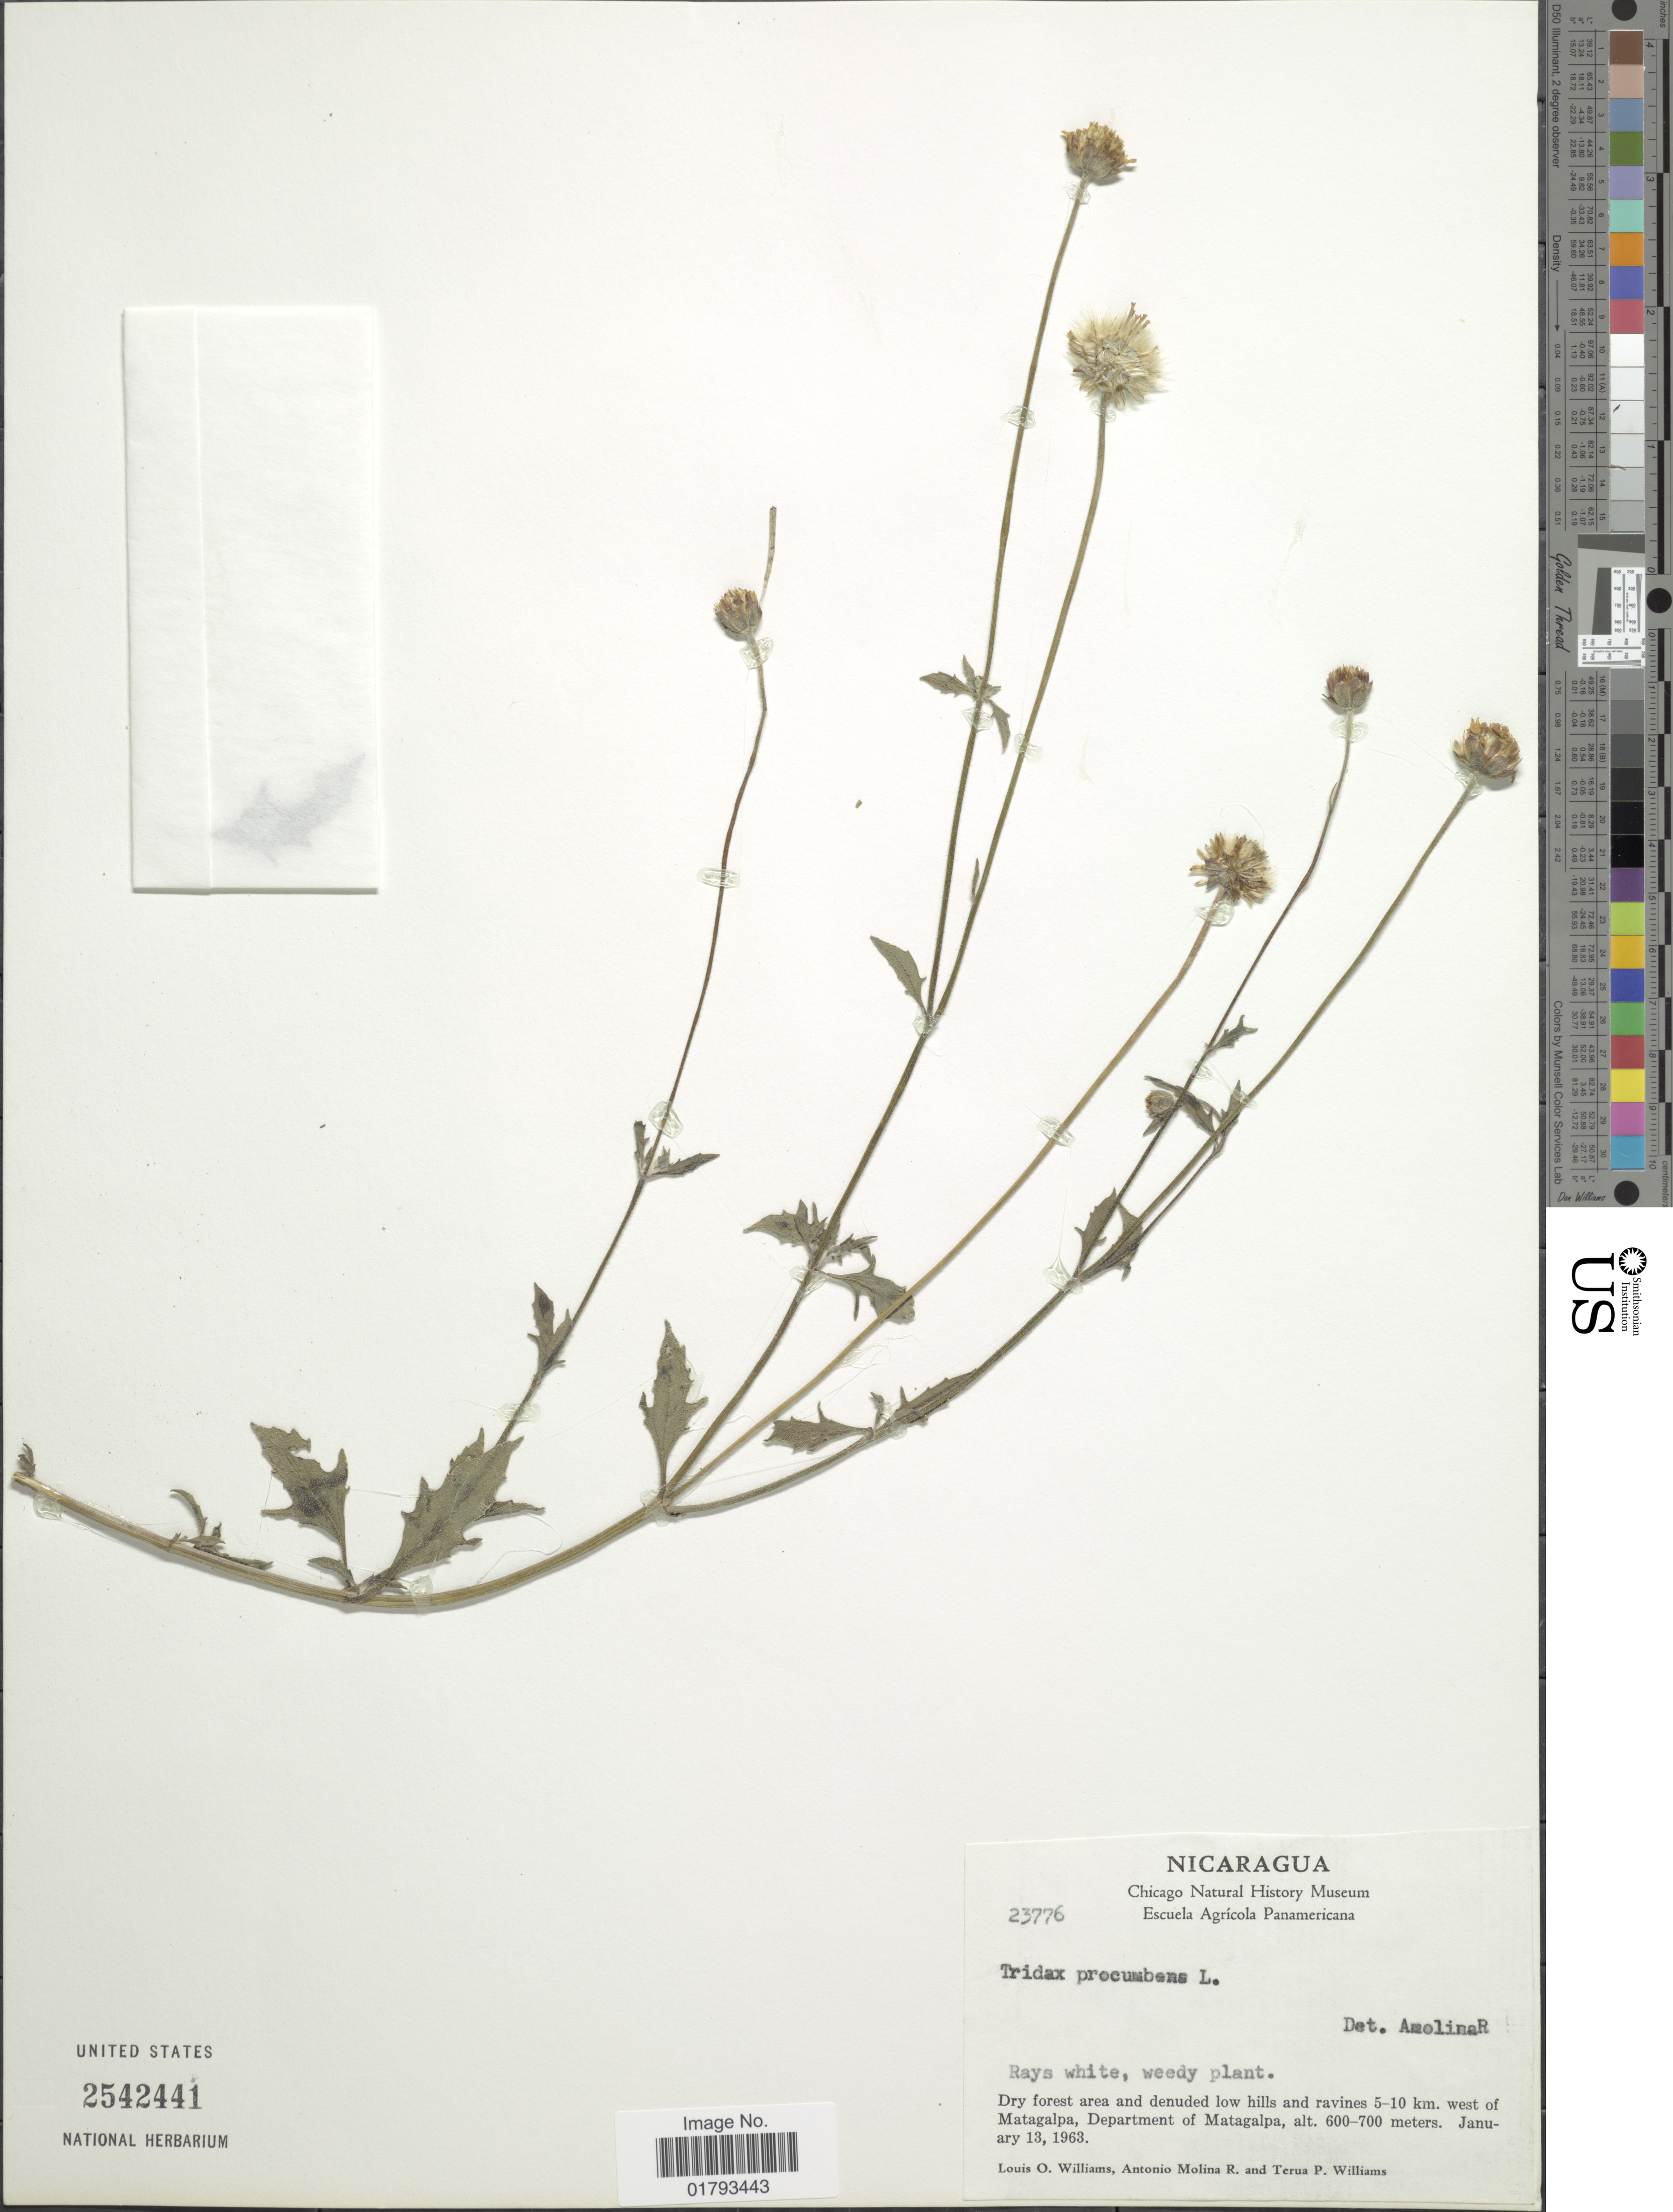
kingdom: Plantae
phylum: Tracheophyta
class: Magnoliopsida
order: Asterales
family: Asteraceae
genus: Tridax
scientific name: Tridax procumbens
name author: L.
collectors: L. O. Williams, A. Molina R. & T. P. Williams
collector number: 23776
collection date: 1963-01-13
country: Nicaragua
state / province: Matagalpa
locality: Low hills and ravines 5-10 km. west of Matagalpa, Department of Matagalpa.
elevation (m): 600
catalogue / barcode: US 2542441